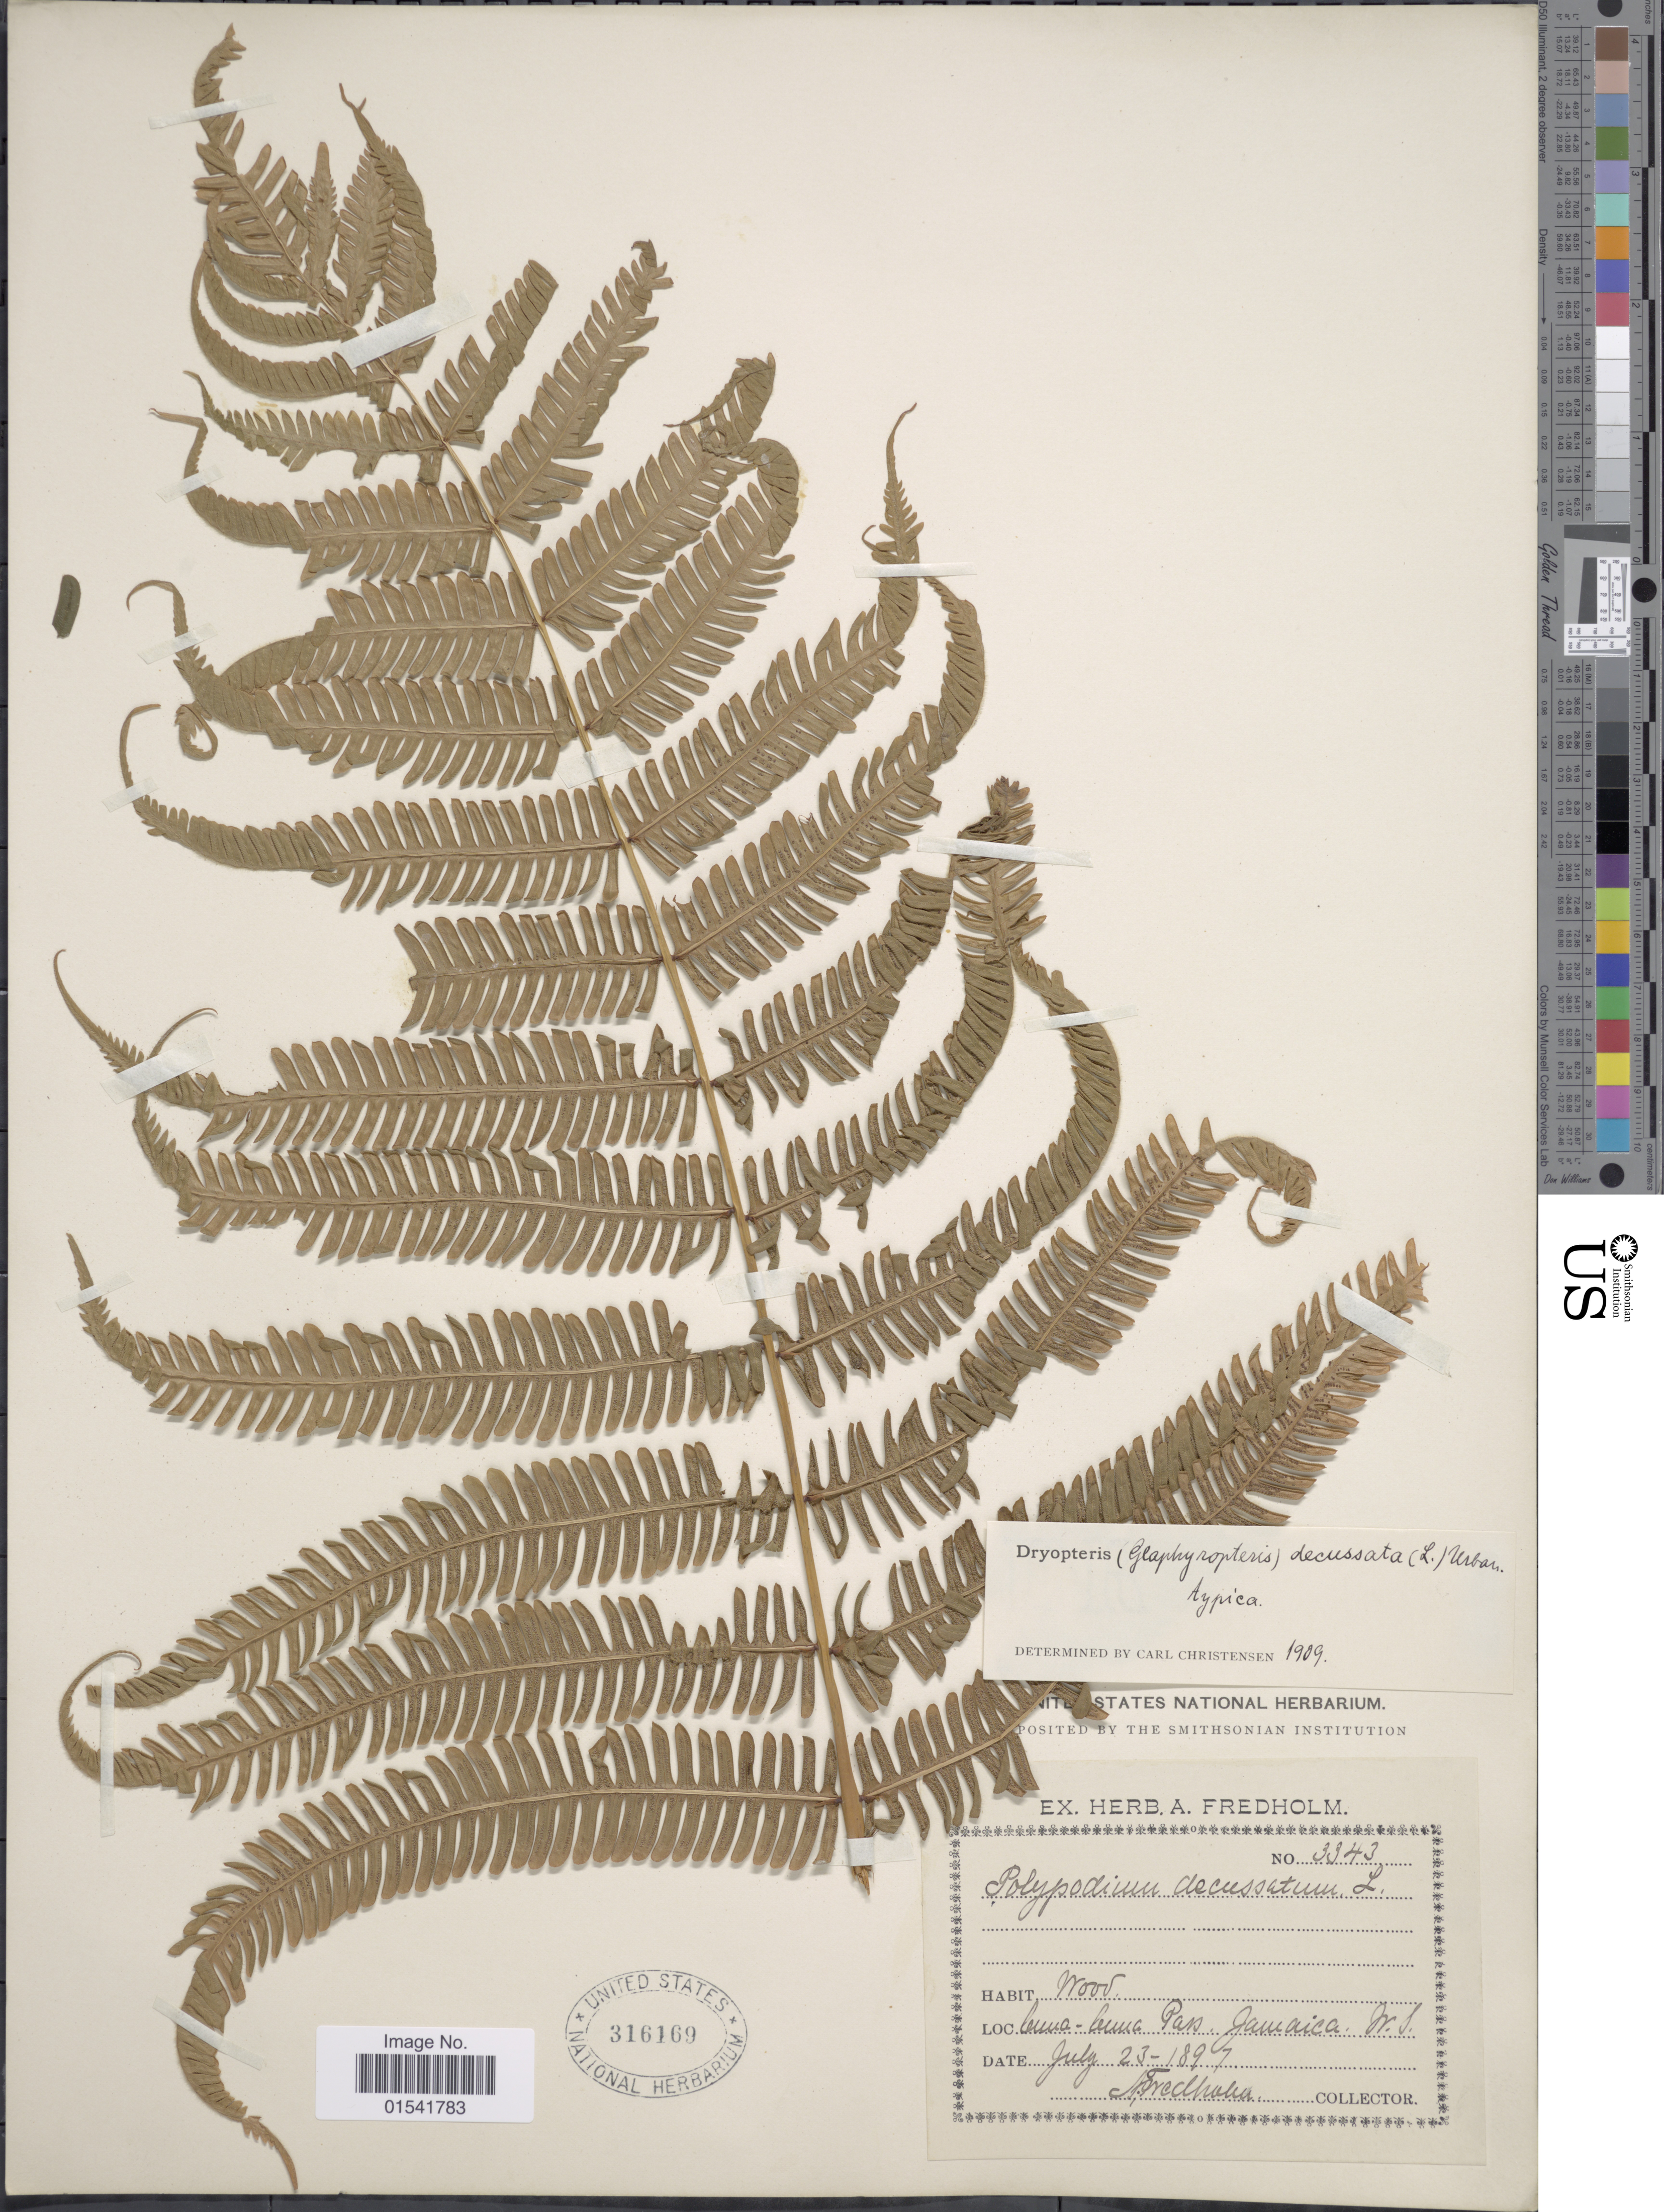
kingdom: Plantae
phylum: Tracheophyta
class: Polypodiopsida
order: Polypodiales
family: Thelypteridaceae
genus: Steiropteris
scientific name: Steiropteris decussata (L.) comb. nov., ined. 2015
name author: (L.)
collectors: A. Fredholm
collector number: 3343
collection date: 1897-07-23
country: Jamaica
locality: Cuna-Cuna Pass, W.I.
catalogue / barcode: US 316169